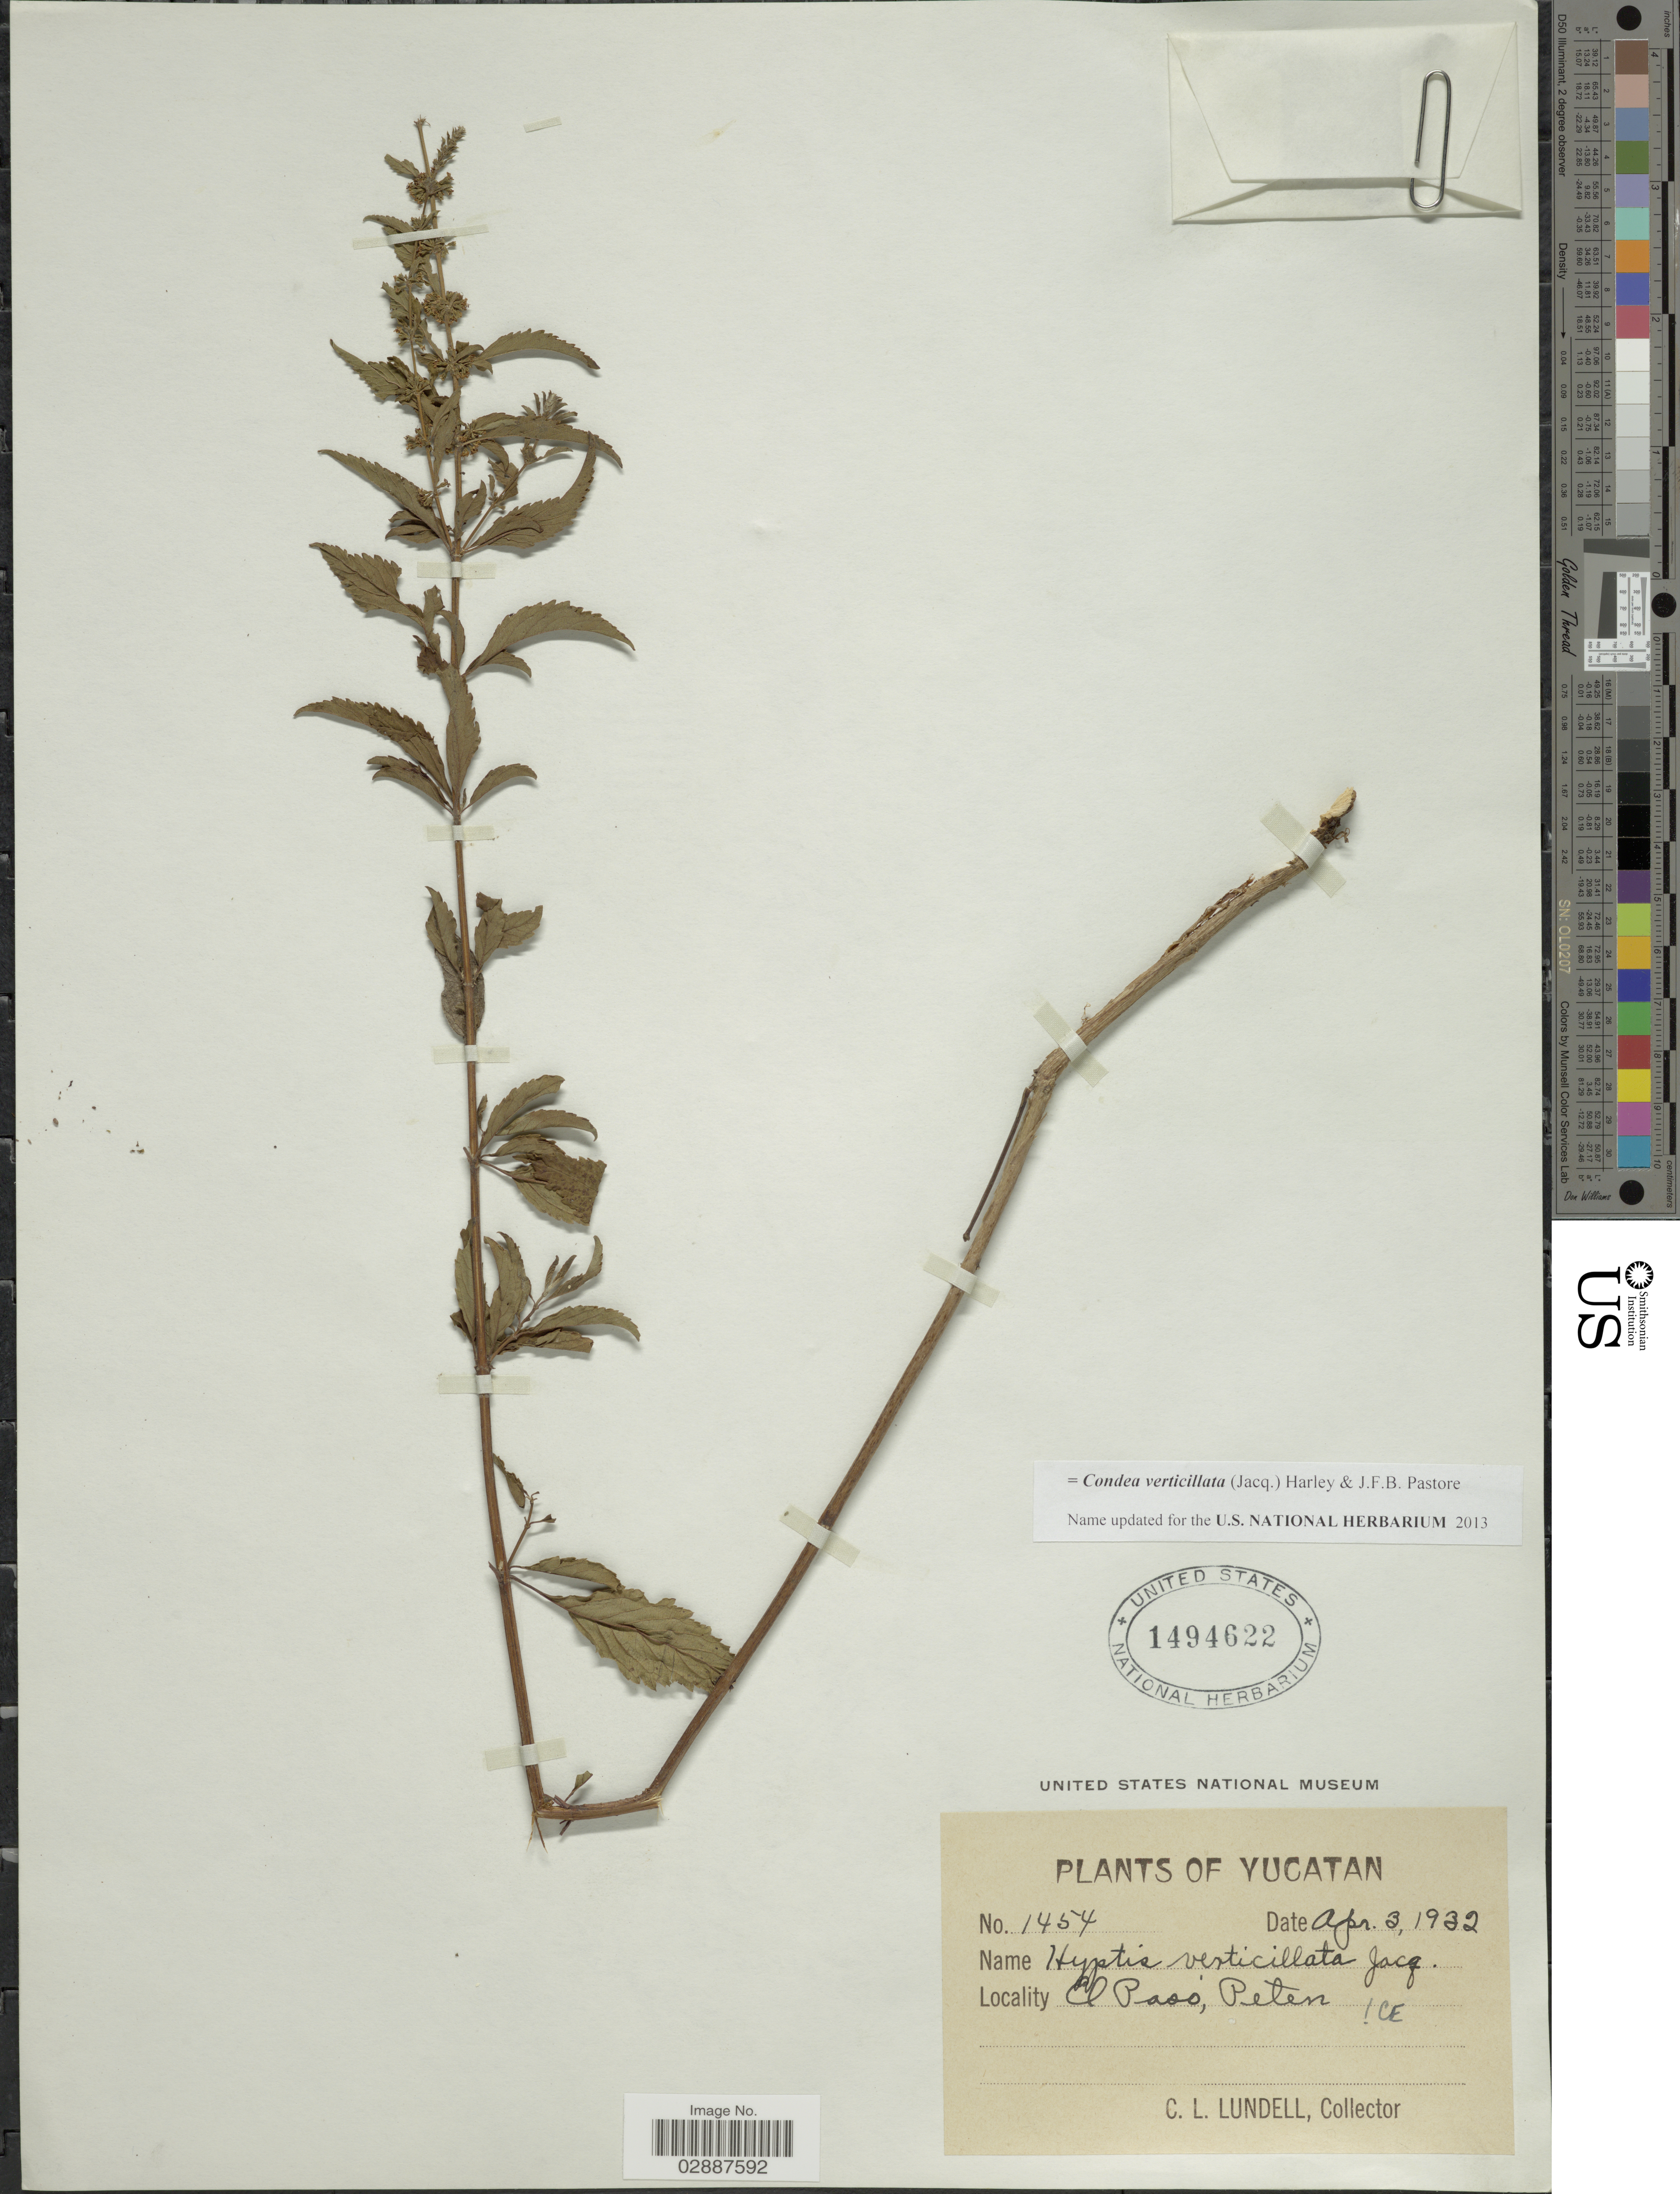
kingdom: Plantae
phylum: Tracheophyta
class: Magnoliopsida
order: Lamiales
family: Lamiaceae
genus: Condea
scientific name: Condea verticillata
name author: (Jacq.) Harley & J.F.B. Pastore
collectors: C. L. Lundell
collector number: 1454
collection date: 1932-04-03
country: Guatemala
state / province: El Petén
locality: El Paso, Peten.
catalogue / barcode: US 1494622